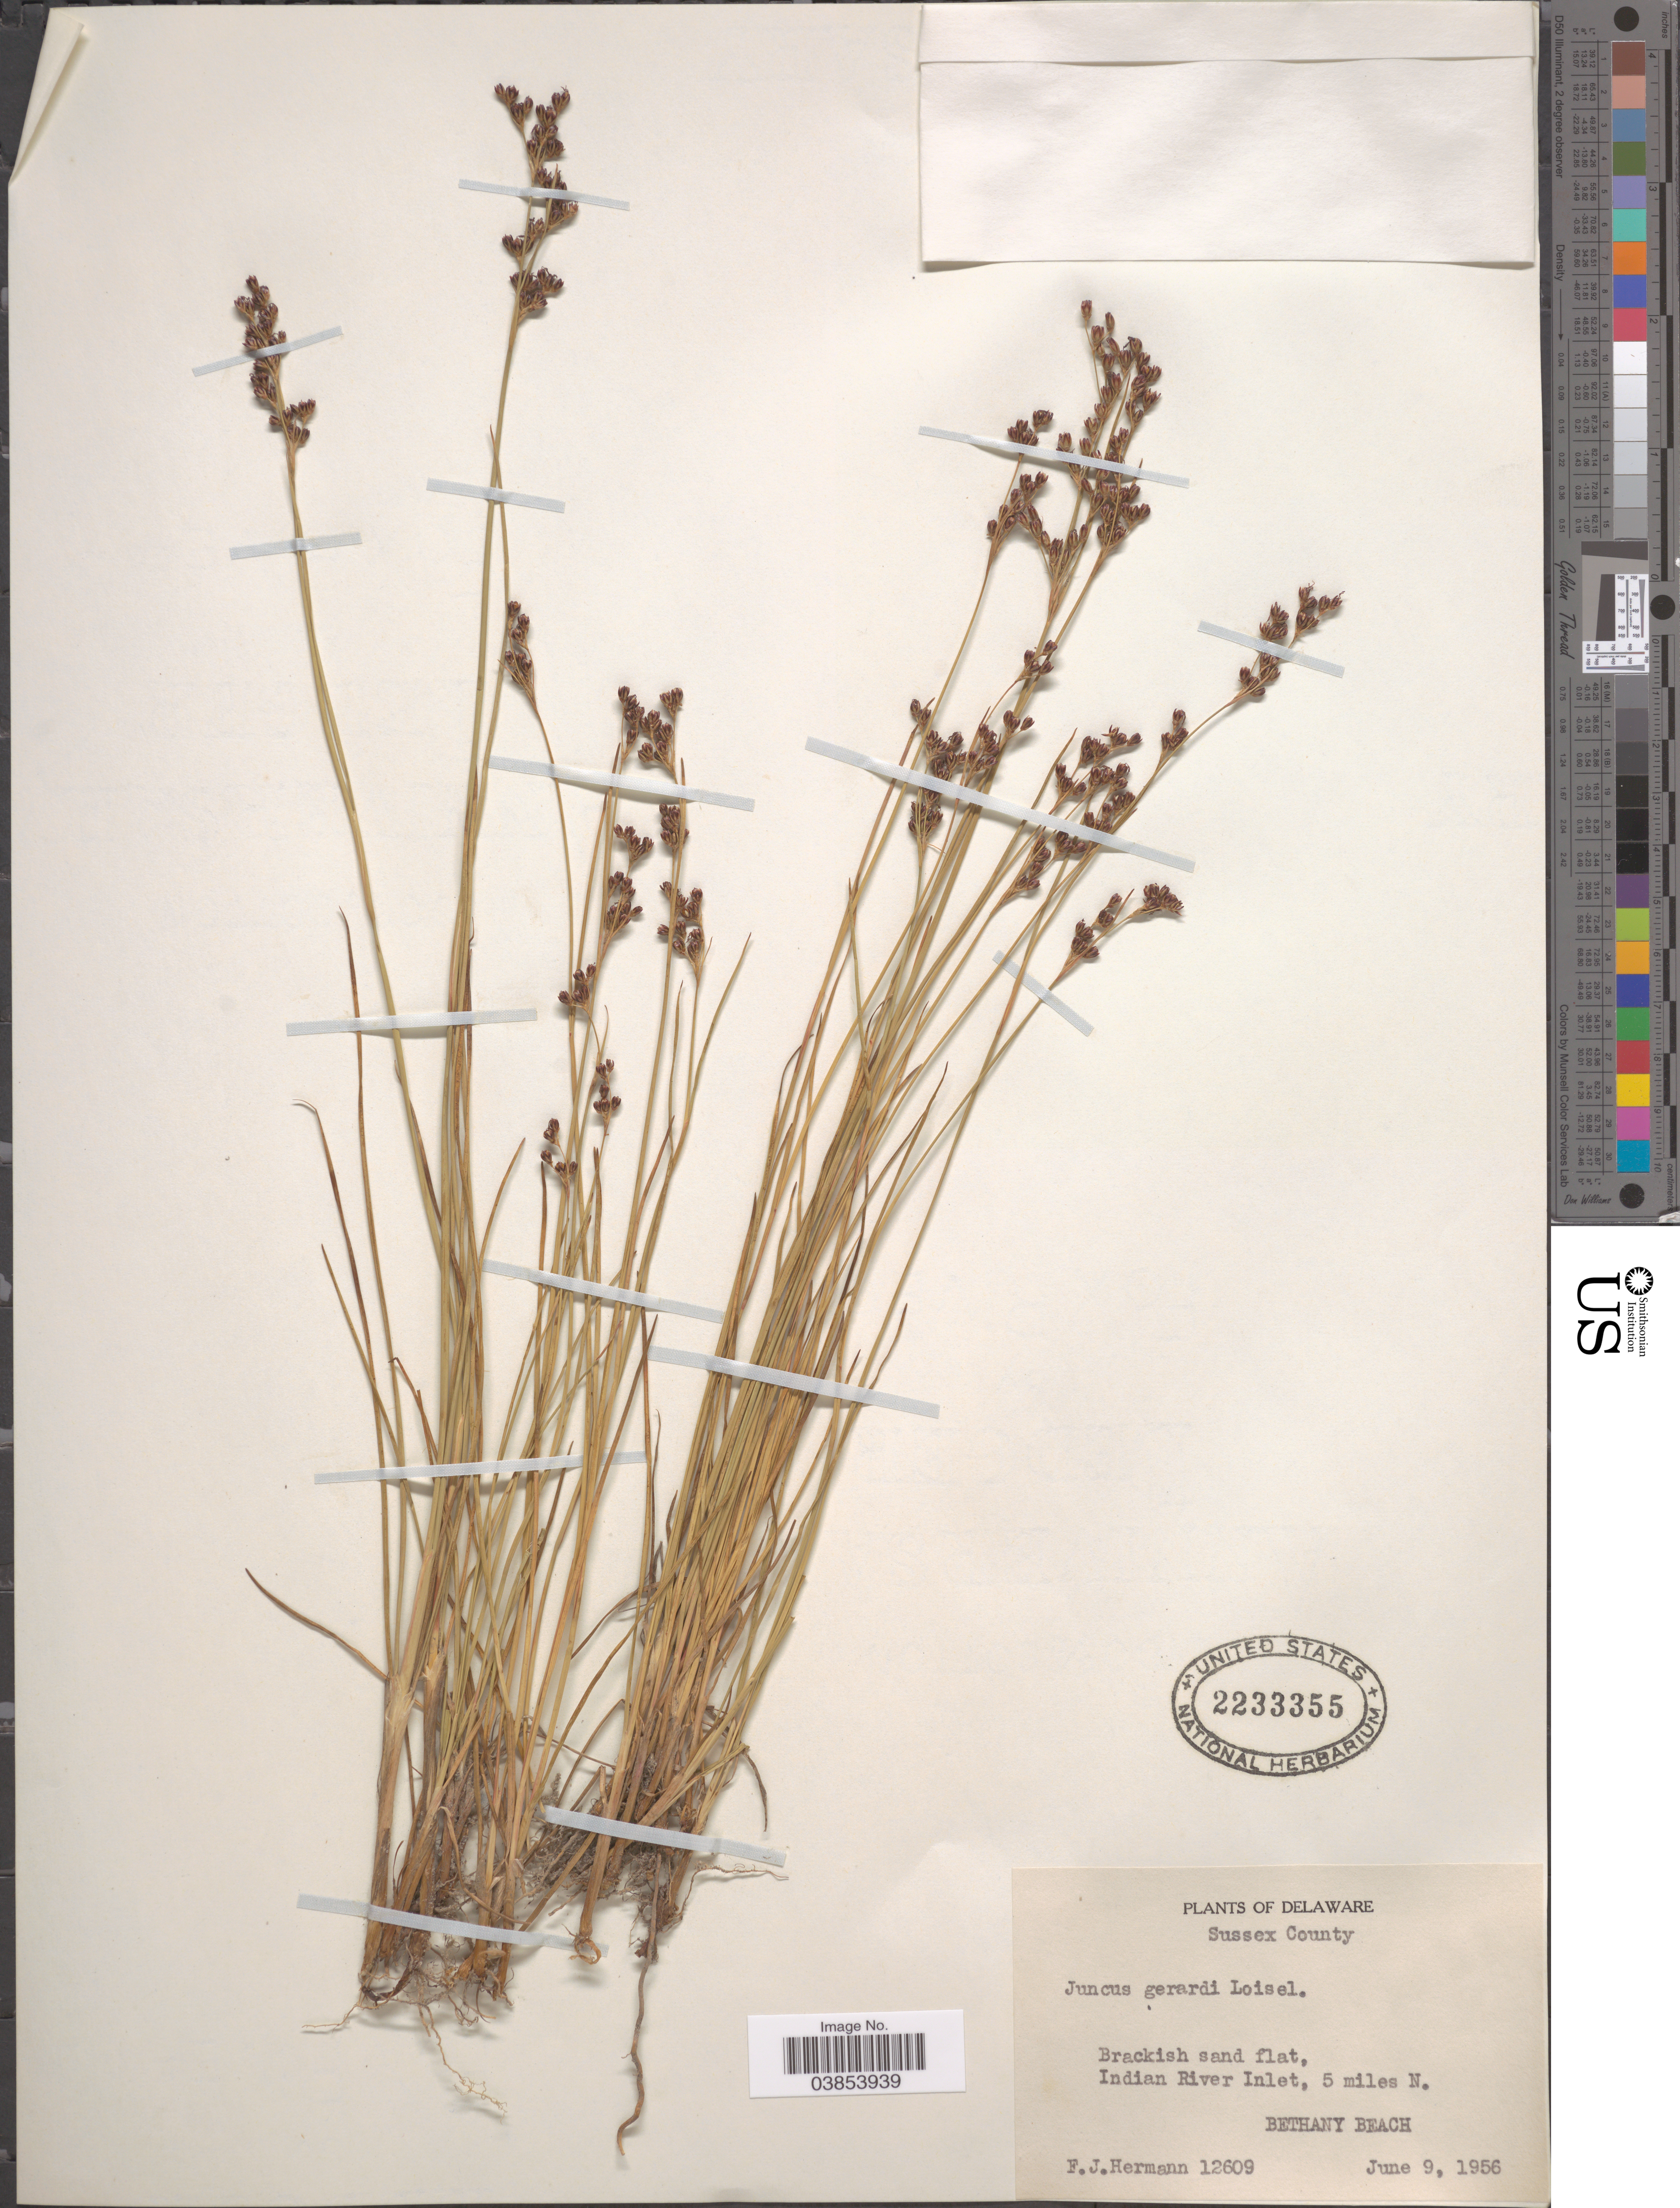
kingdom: Plantae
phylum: Tracheophyta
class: Liliopsida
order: Poales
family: Juncaceae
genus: Juncus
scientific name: Juncus gerardi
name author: Loisel.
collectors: F. J. Hermann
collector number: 12609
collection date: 1956-06-09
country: United States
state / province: Delaware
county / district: Sussex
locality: Sussex County. Indian River Inlet, 5 miles N. Bethany Beach.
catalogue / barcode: US 2233355